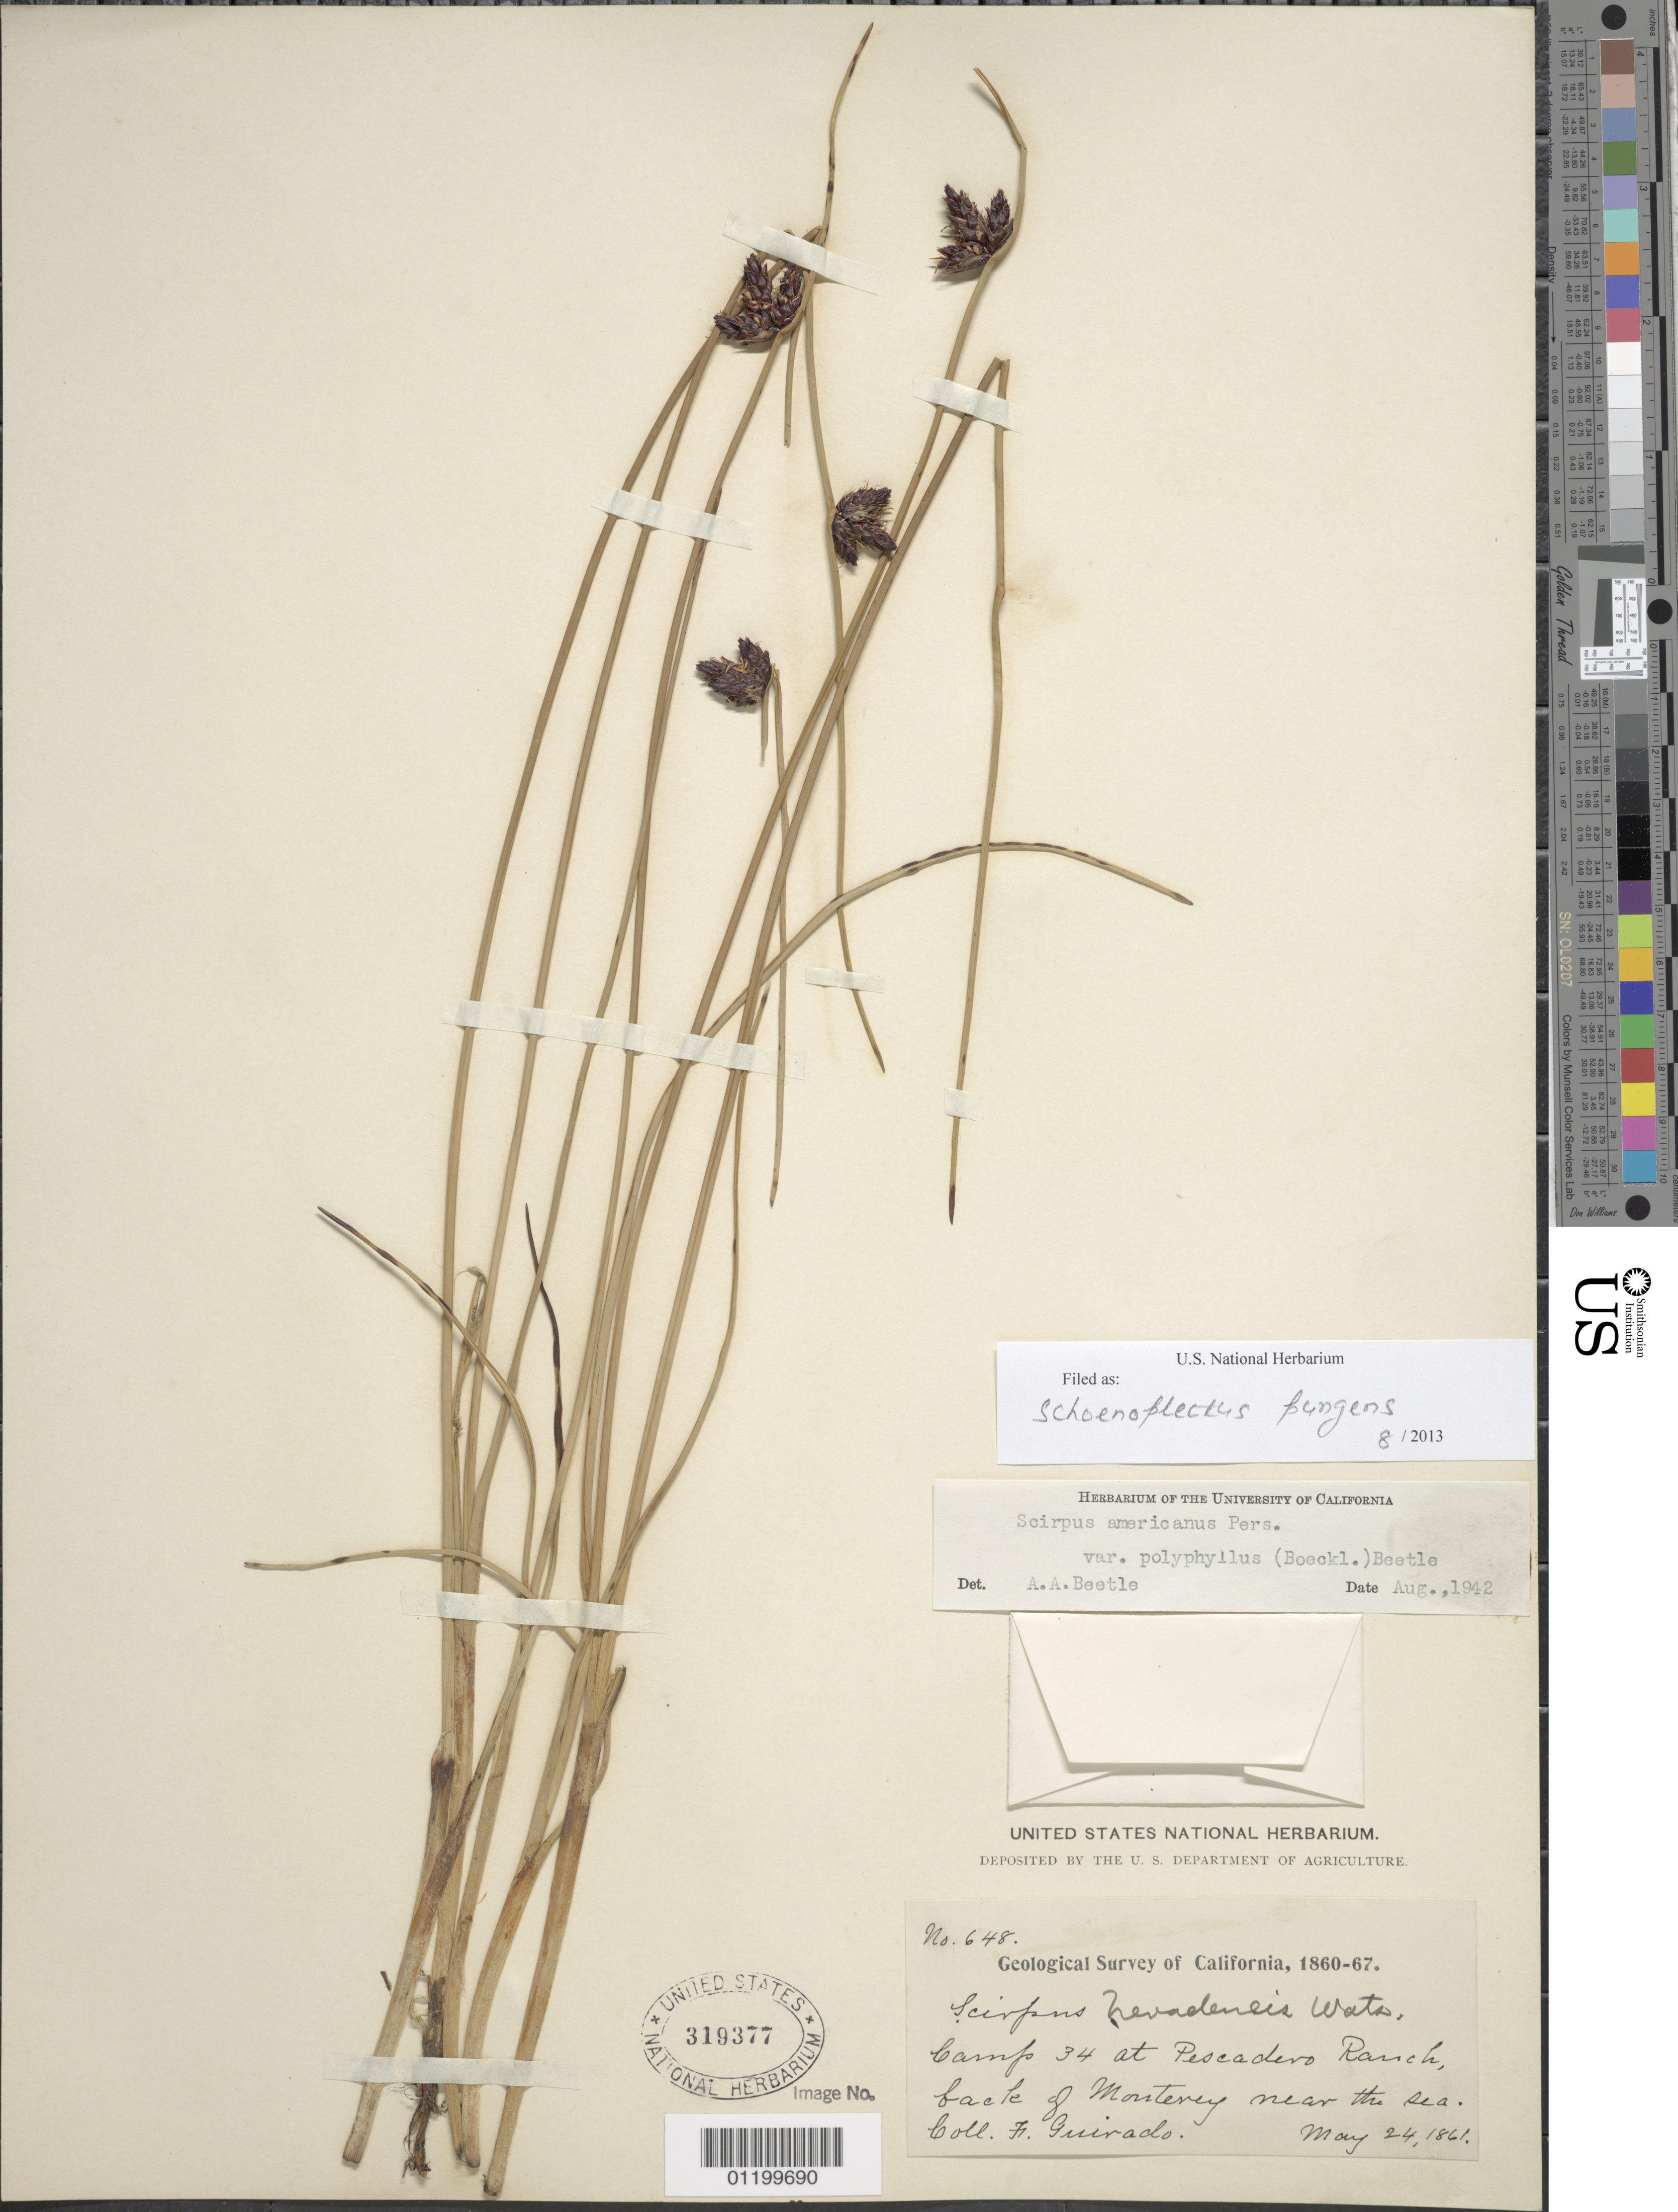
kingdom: Plantae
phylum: Tracheophyta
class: Liliopsida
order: Poales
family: Cyperaceae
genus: Schoenoplectus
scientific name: Schoenoplectus pungens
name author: (Vahl) Palla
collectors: F. Guirado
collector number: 648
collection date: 1861-05-24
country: United States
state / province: California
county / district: Monterey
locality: Camp 34 at Pescadero Ranch back of Monterey near the sea.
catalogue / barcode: US 319377